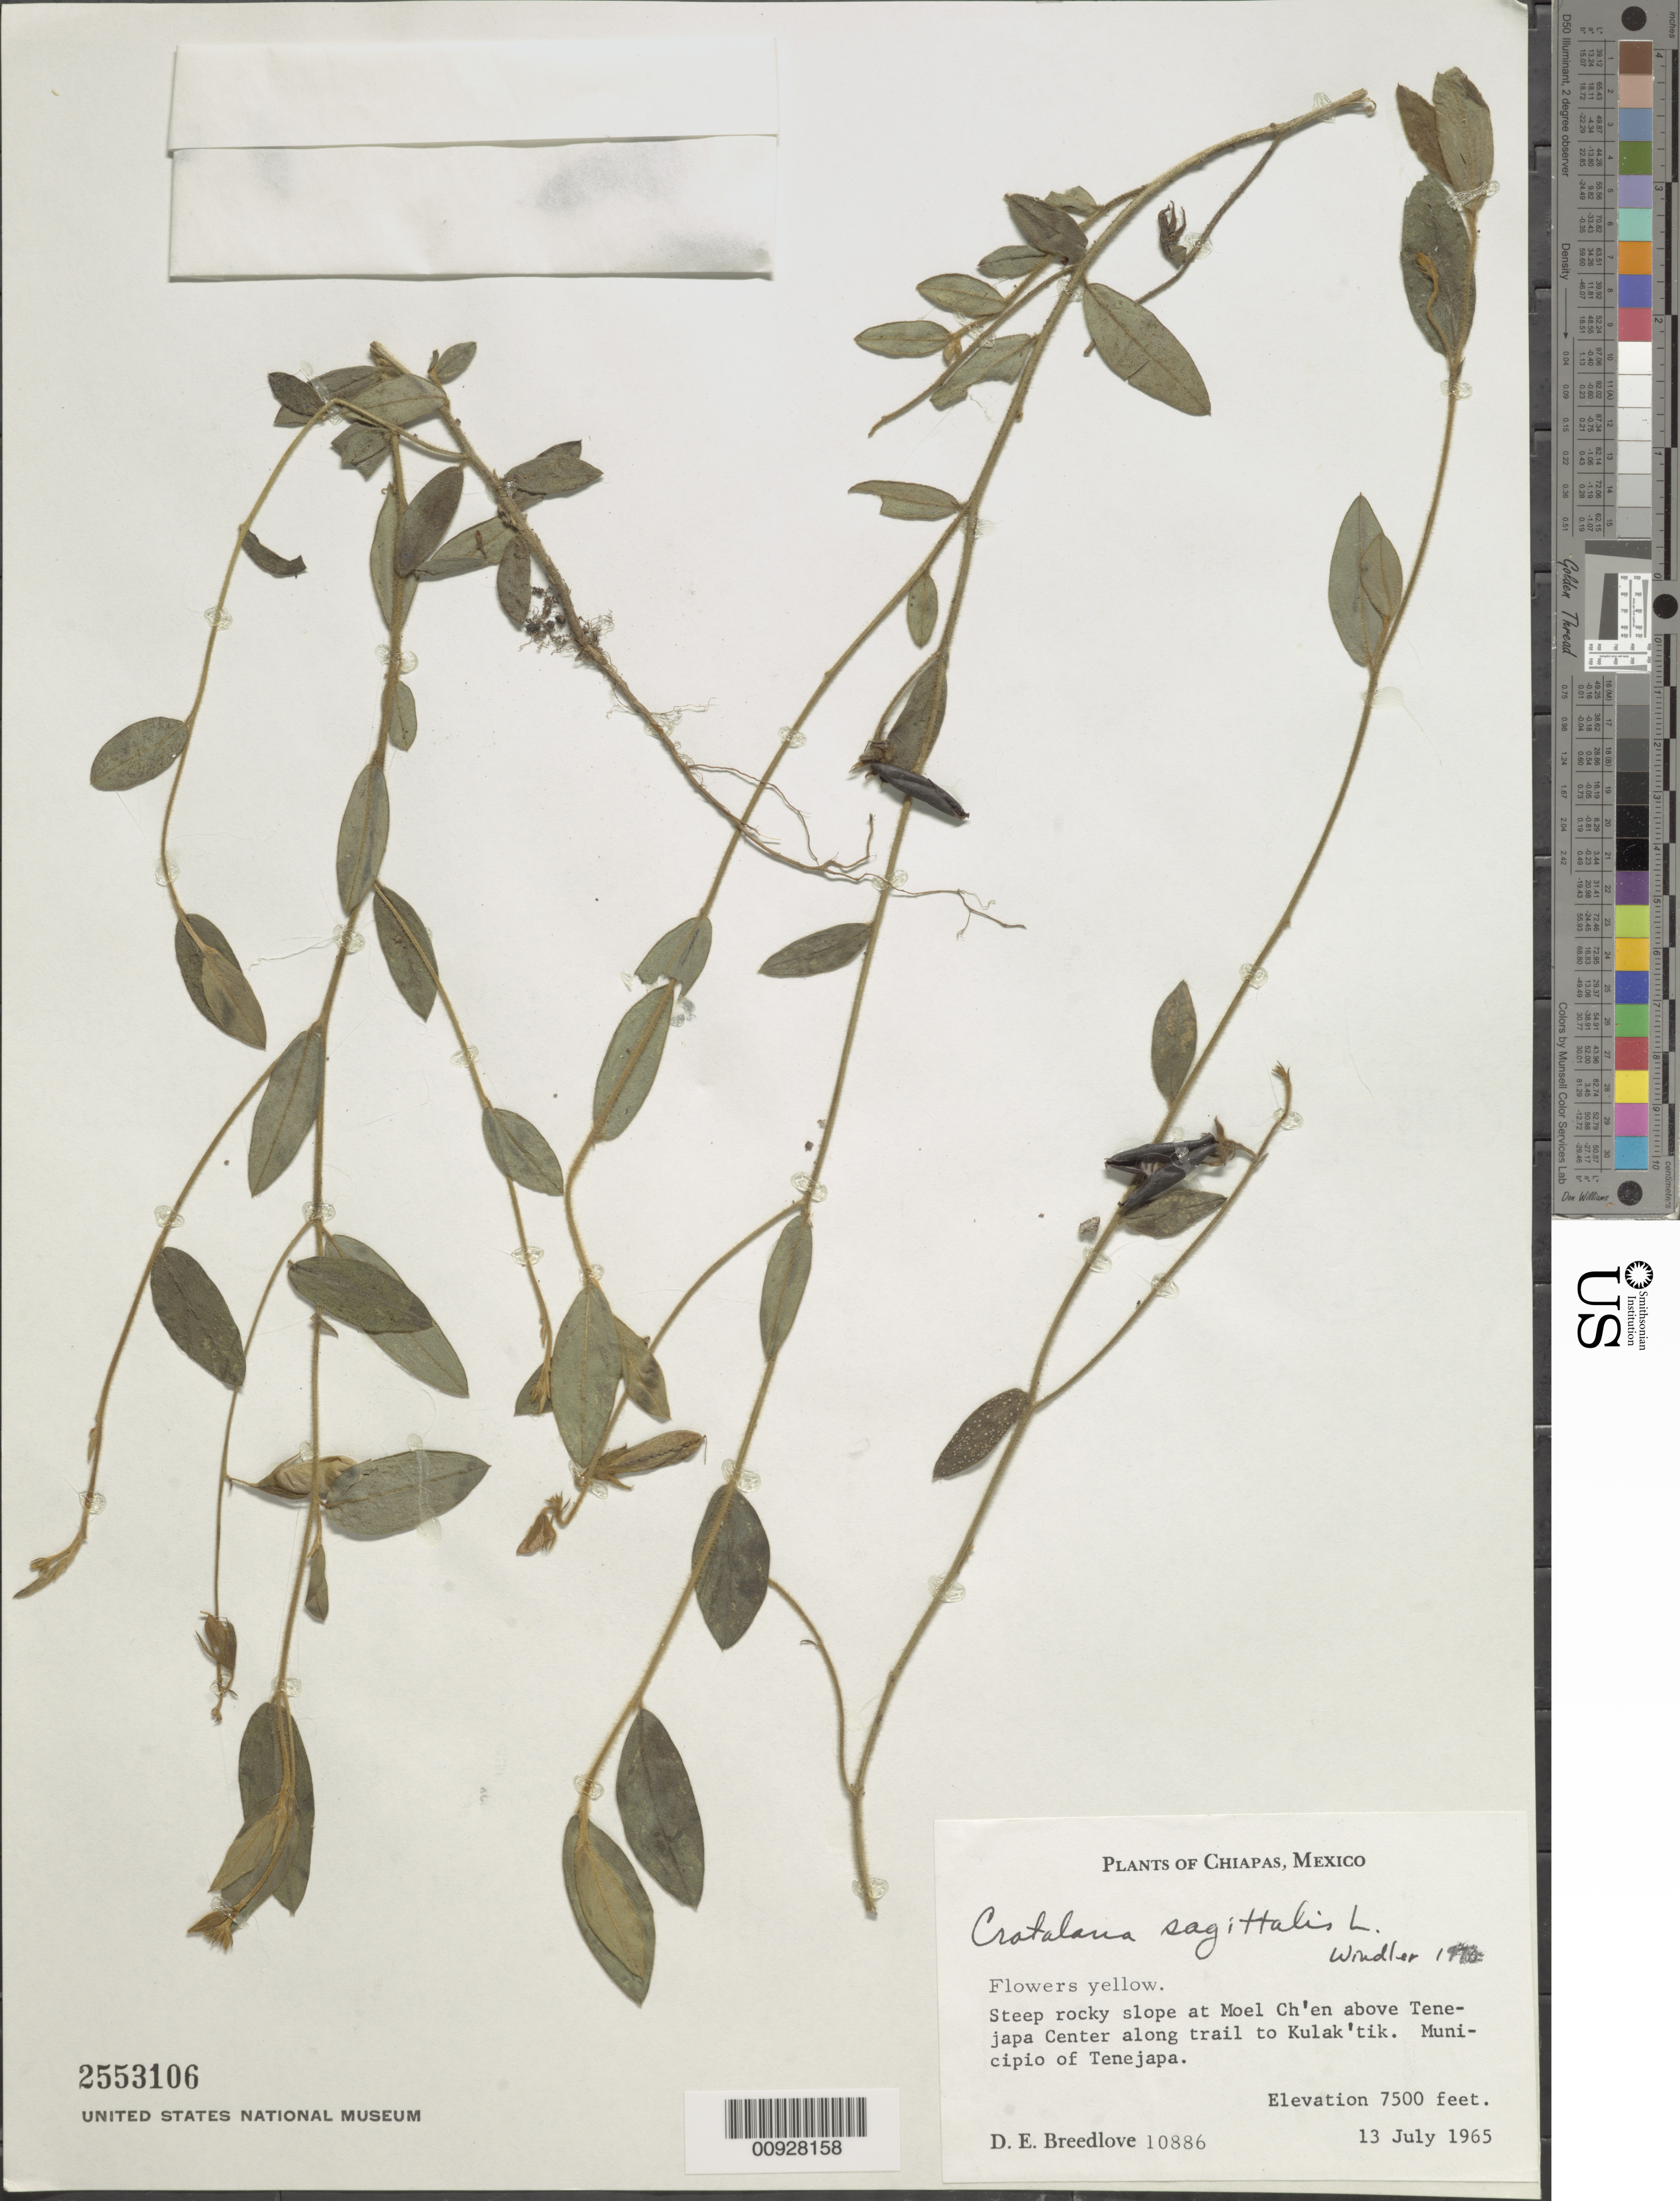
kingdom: Plantae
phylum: Tracheophyta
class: Magnoliopsida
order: Fabales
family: Fabaceae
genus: Crotalaria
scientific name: Crotalaria sagittalis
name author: L.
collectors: D. E. Breedlove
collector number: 10886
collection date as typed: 13 Jul 1965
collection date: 1965-07-13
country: Mexico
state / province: Chiapas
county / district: Tenejapa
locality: At Moel Ch'en above Tenejapa Center along trail to Kulak'tik. Municipio of Tenejapa, Chiapas.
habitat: Steep rocky slope.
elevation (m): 2286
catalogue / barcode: US 2553106